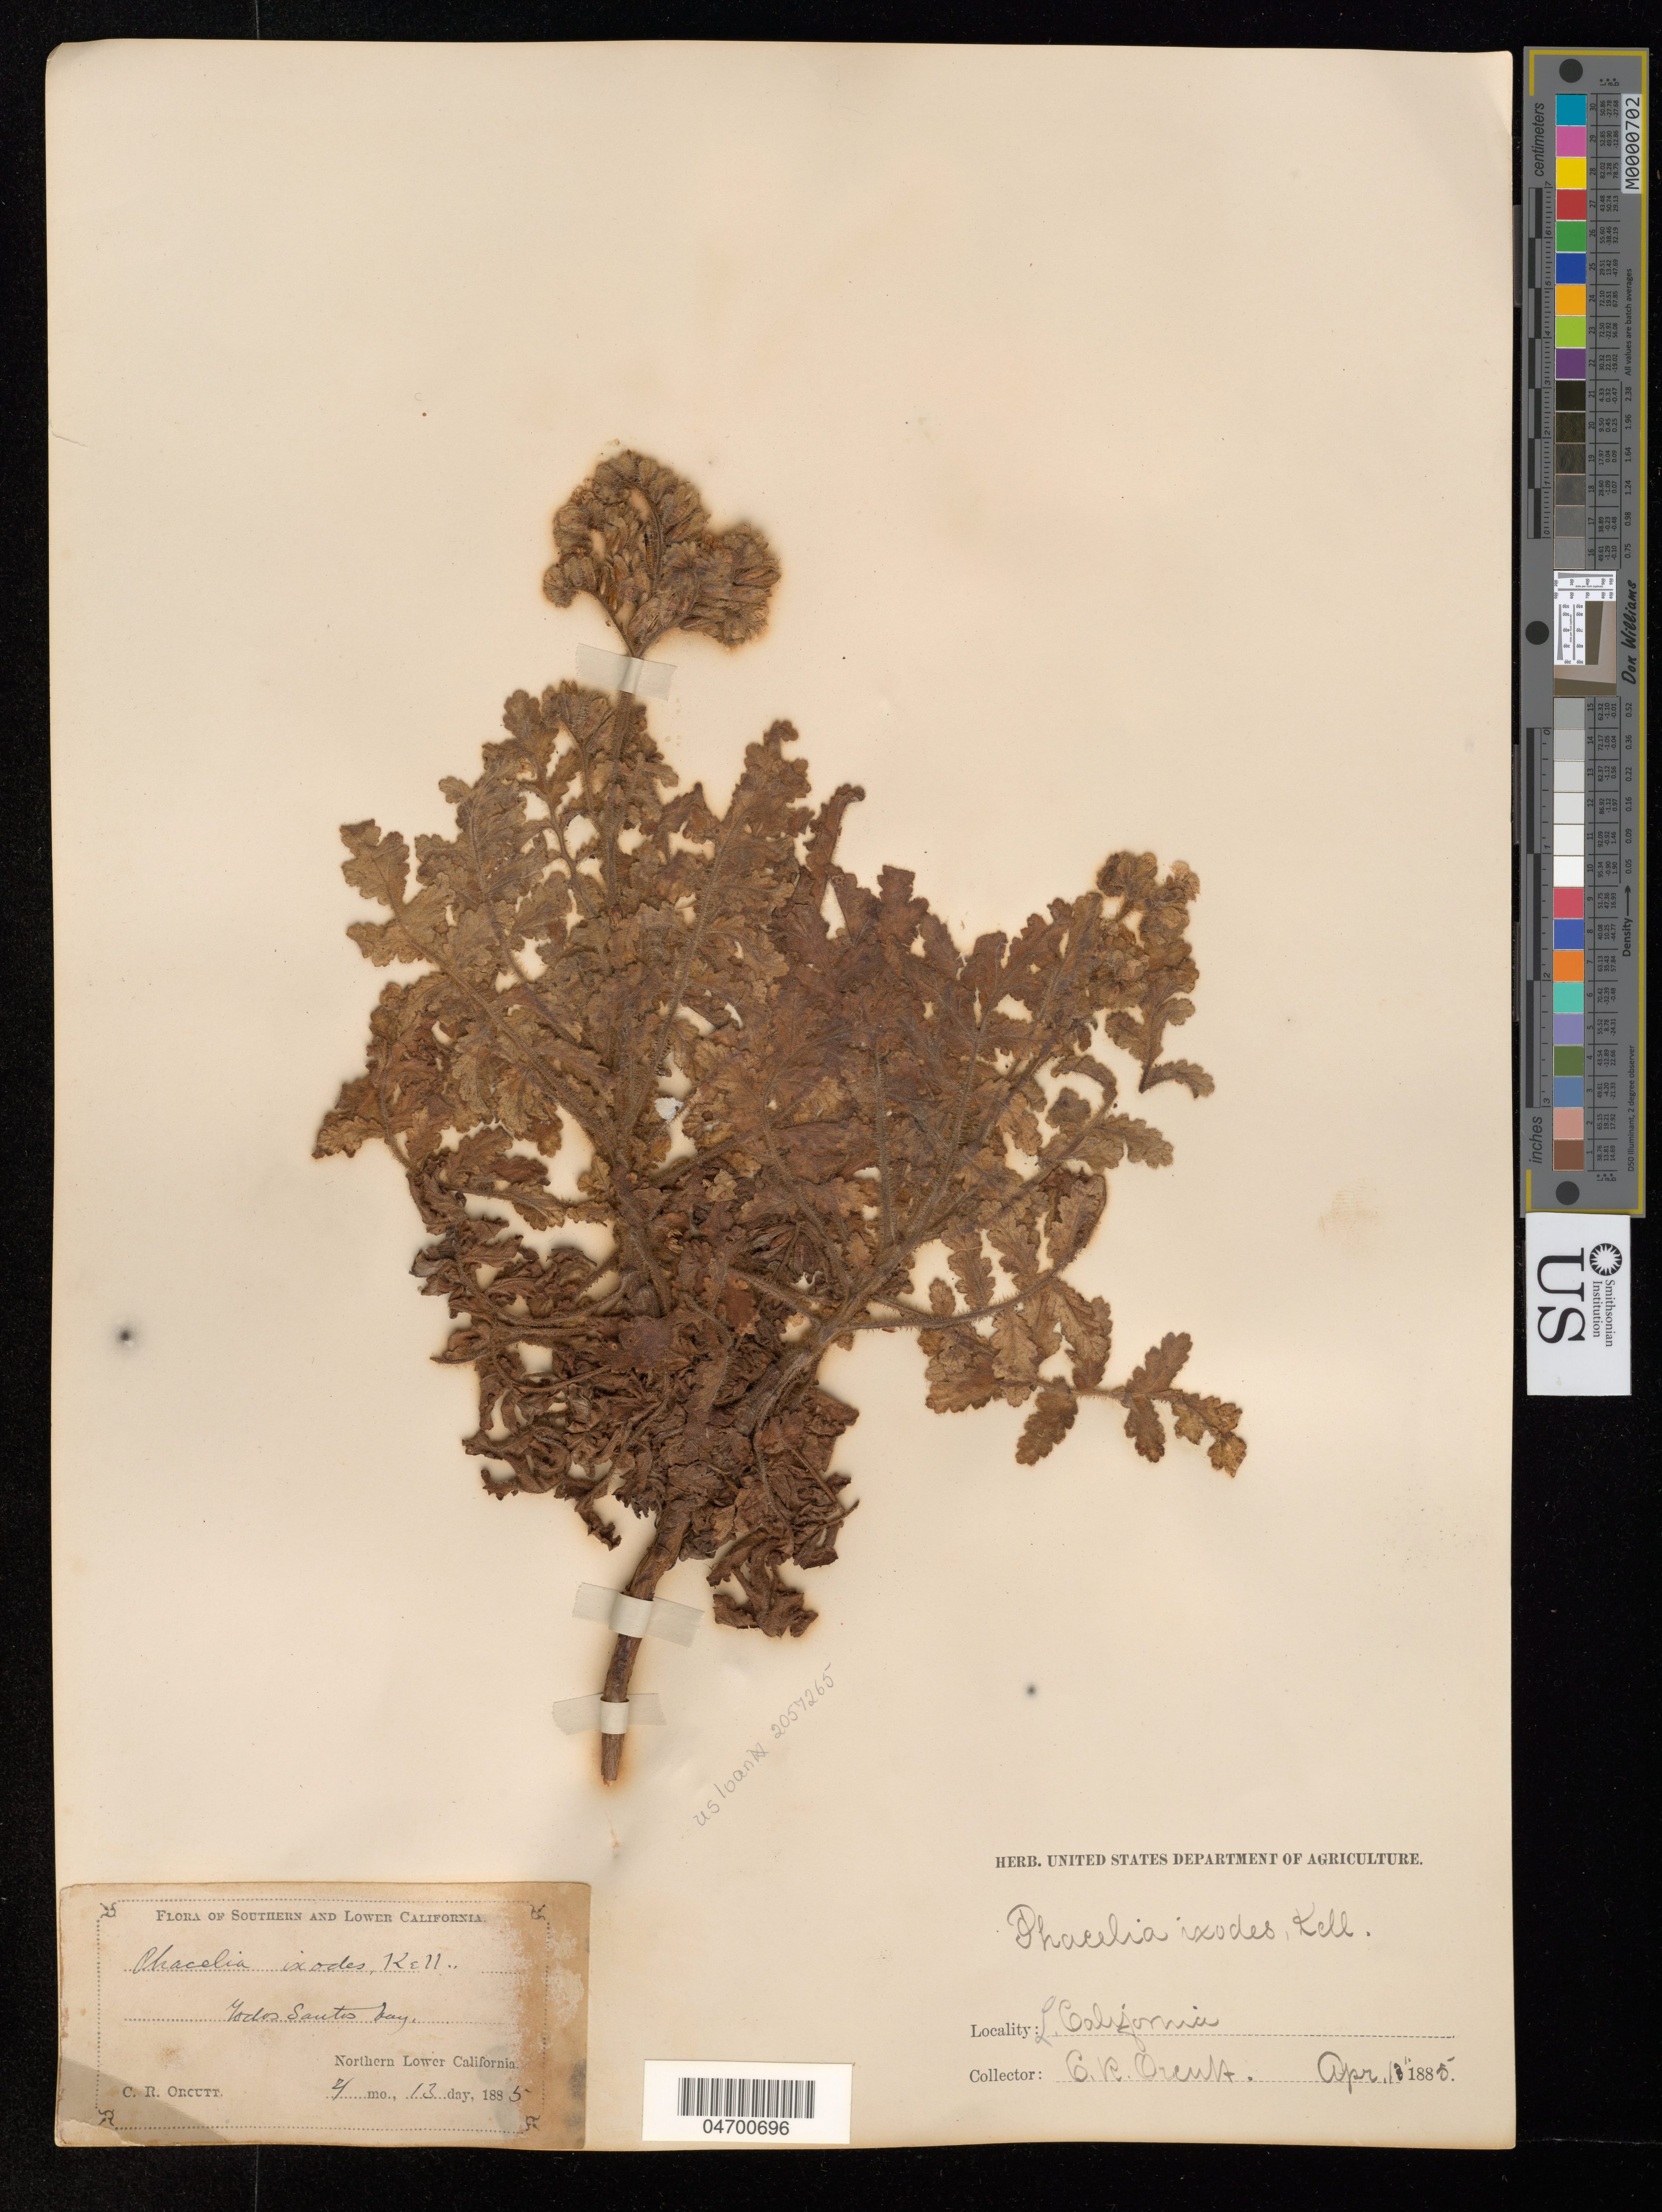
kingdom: Plantae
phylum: Tracheophyta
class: Magnoliopsida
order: Boraginales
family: Hydrophyllaceae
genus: Phacelia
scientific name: Phacelia ixodes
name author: Kellogg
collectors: C. R. Orcutt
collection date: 1885-04-13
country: Mexico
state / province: Baja California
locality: Southern and Lower California. Todos Santos bay, Northern Lower California.